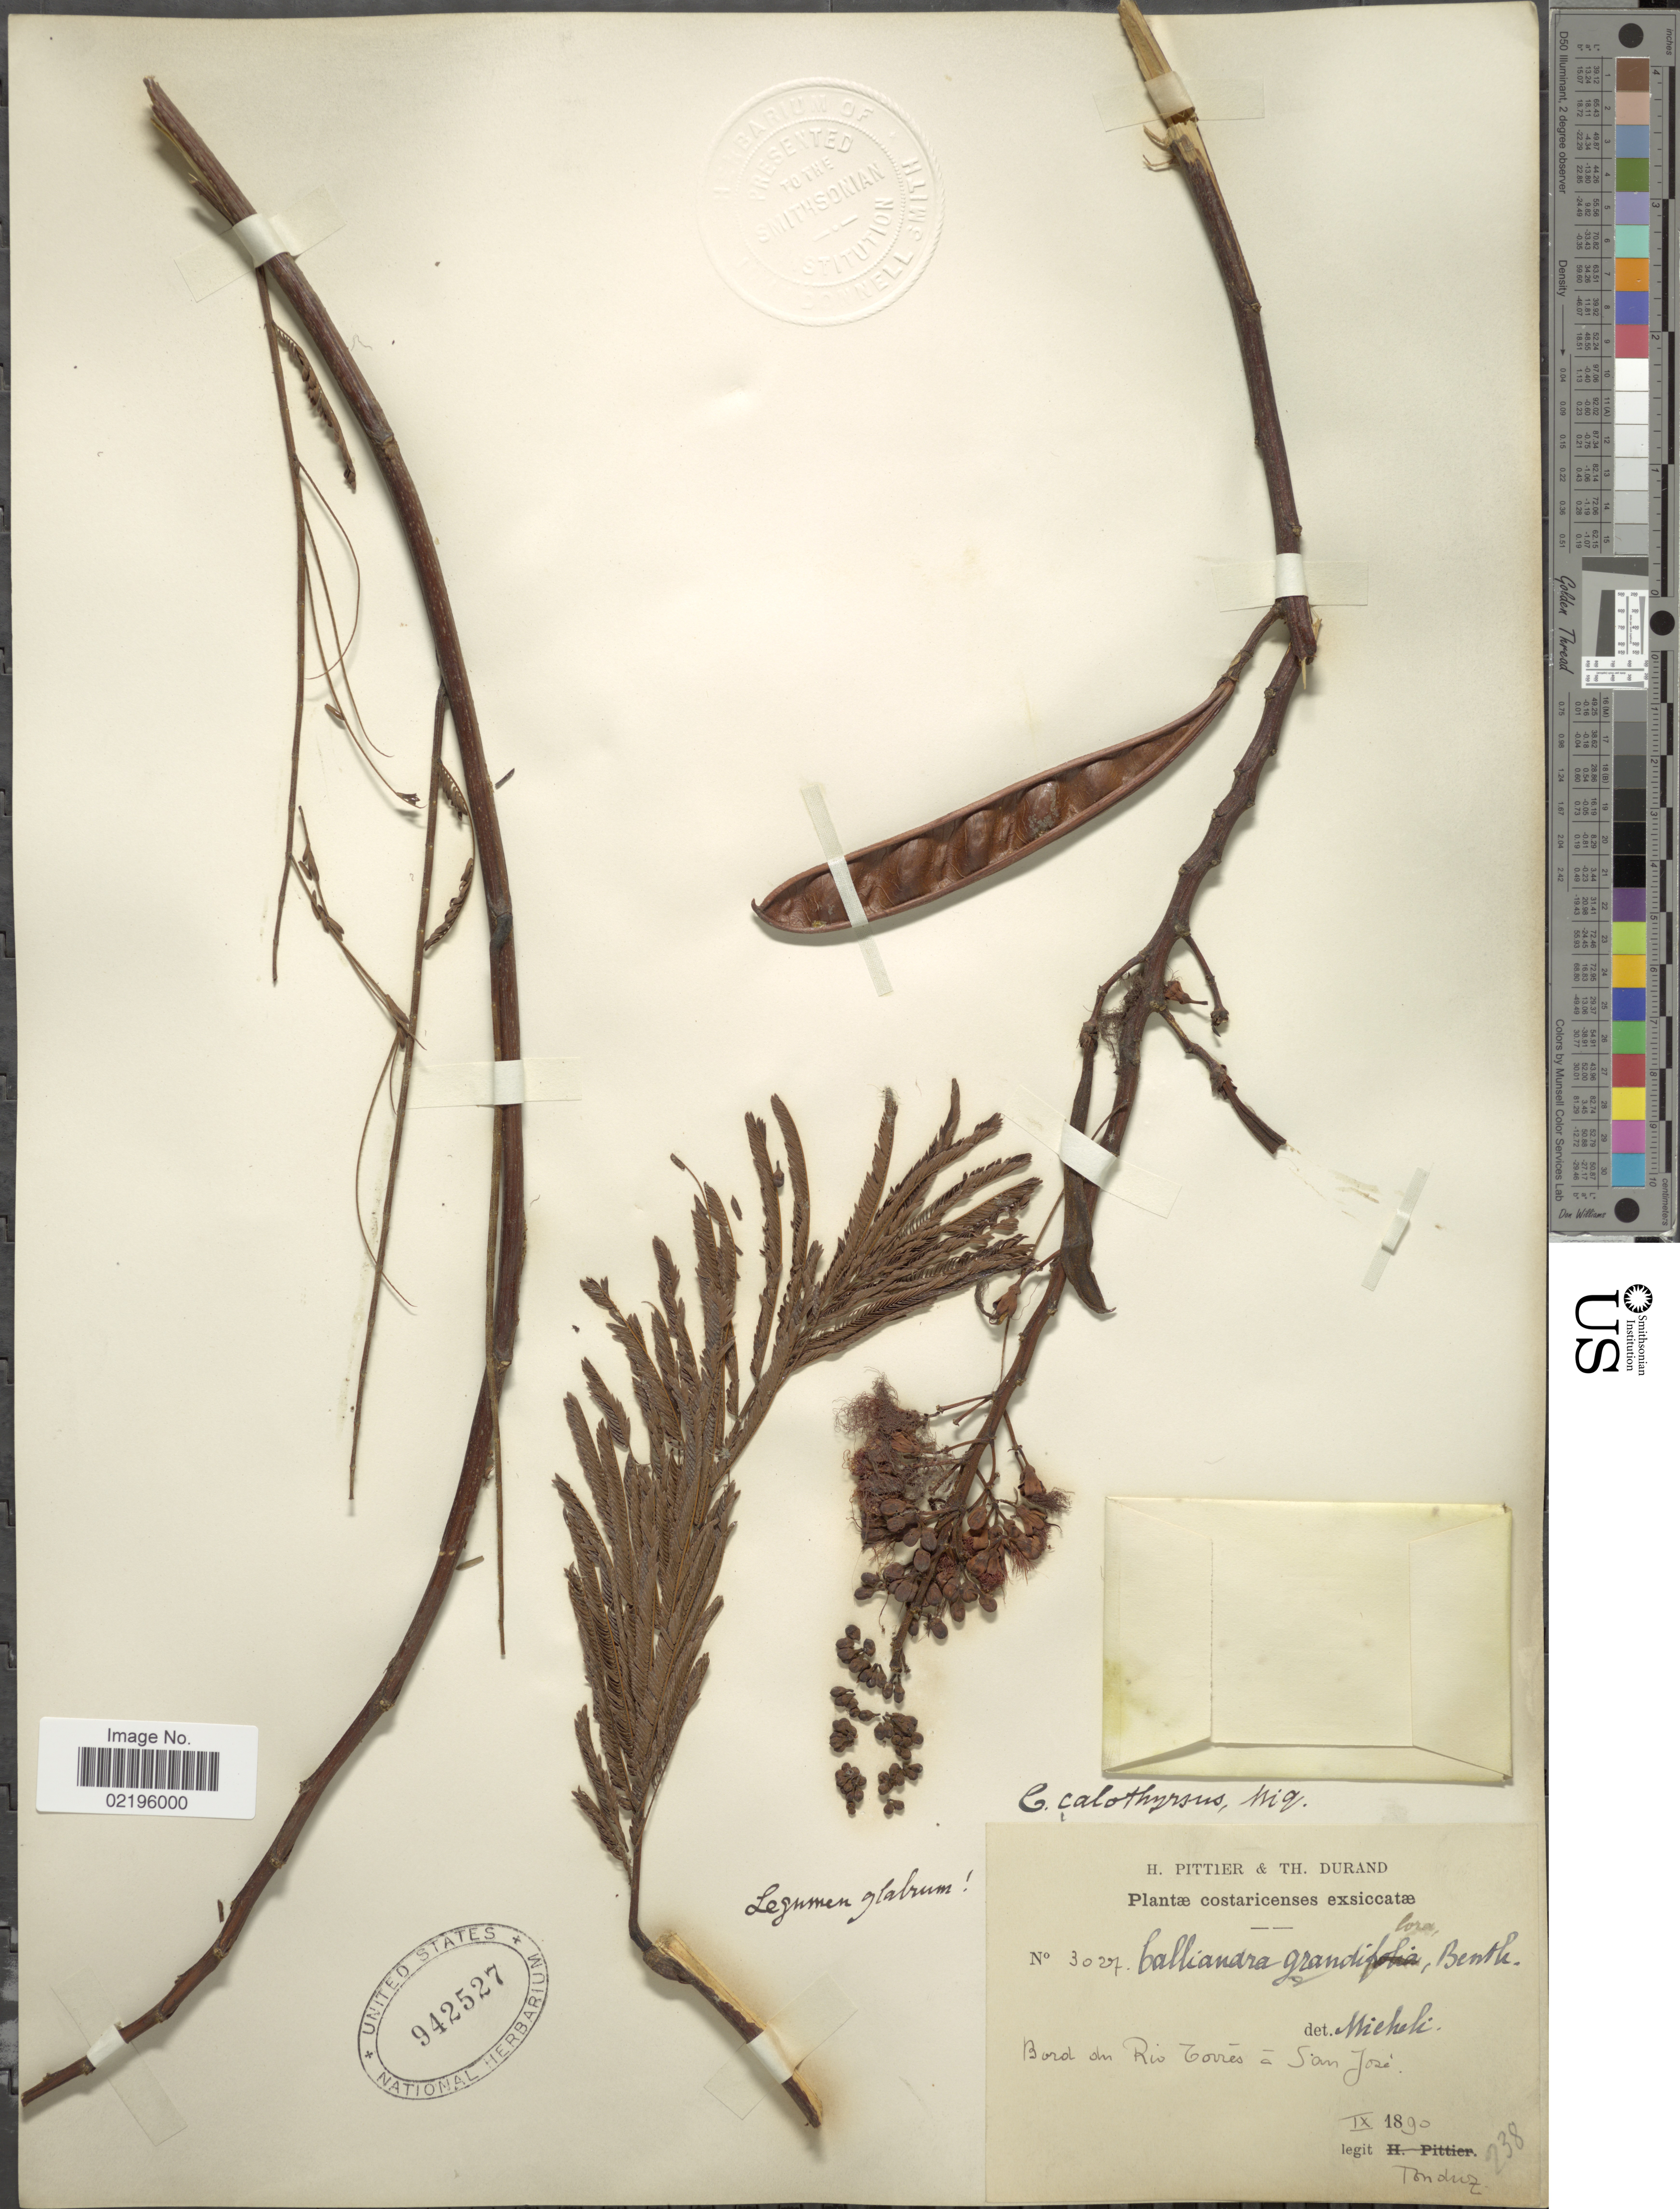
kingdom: Plantae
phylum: Tracheophyta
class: Magnoliopsida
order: Fabales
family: Fabaceae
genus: Calliandra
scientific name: Calliandra houstoniana var. calothyrsus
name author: (Meisn.) Barneby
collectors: A. Tonduz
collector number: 3027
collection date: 1890-09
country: Costa Rica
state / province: San José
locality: Bord du Rio Torres a San Jose.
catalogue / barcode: US 942527